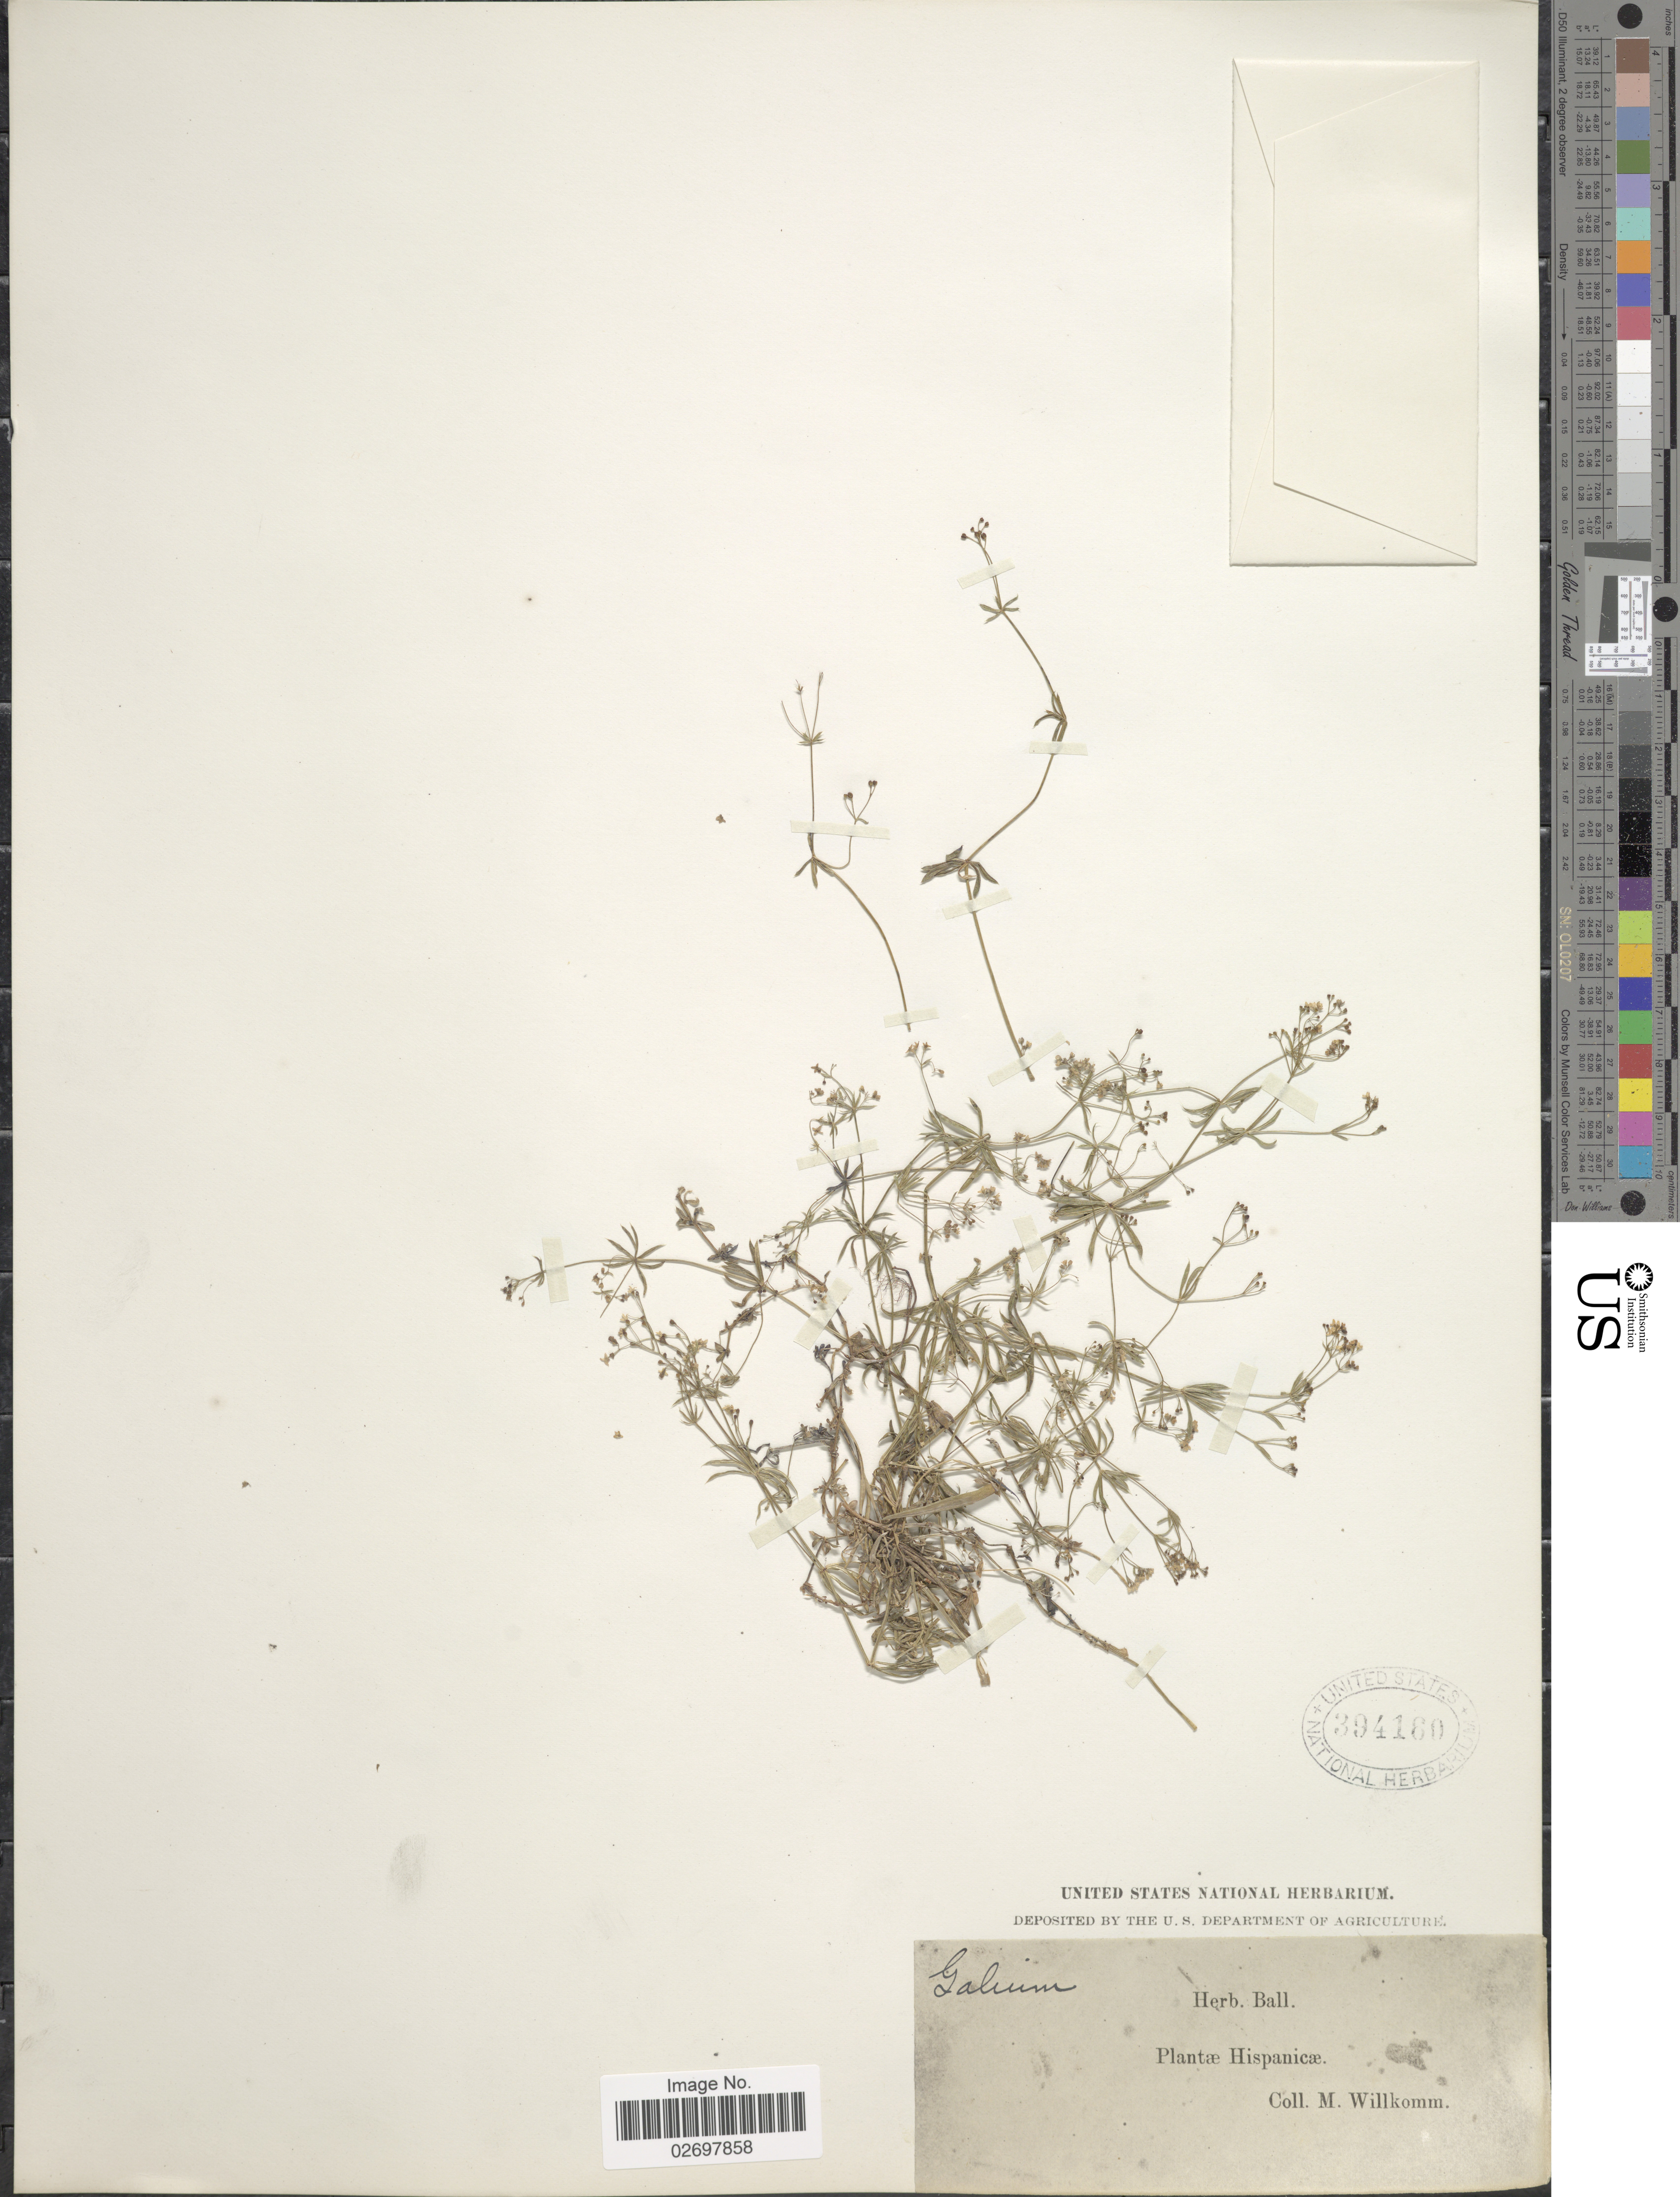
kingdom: Plantae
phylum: Tracheophyta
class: Magnoliopsida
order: Gentianales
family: Rubiaceae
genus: Galium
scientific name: Galium sp.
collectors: M. Willkomm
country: Spain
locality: Hispanicae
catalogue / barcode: US 394160